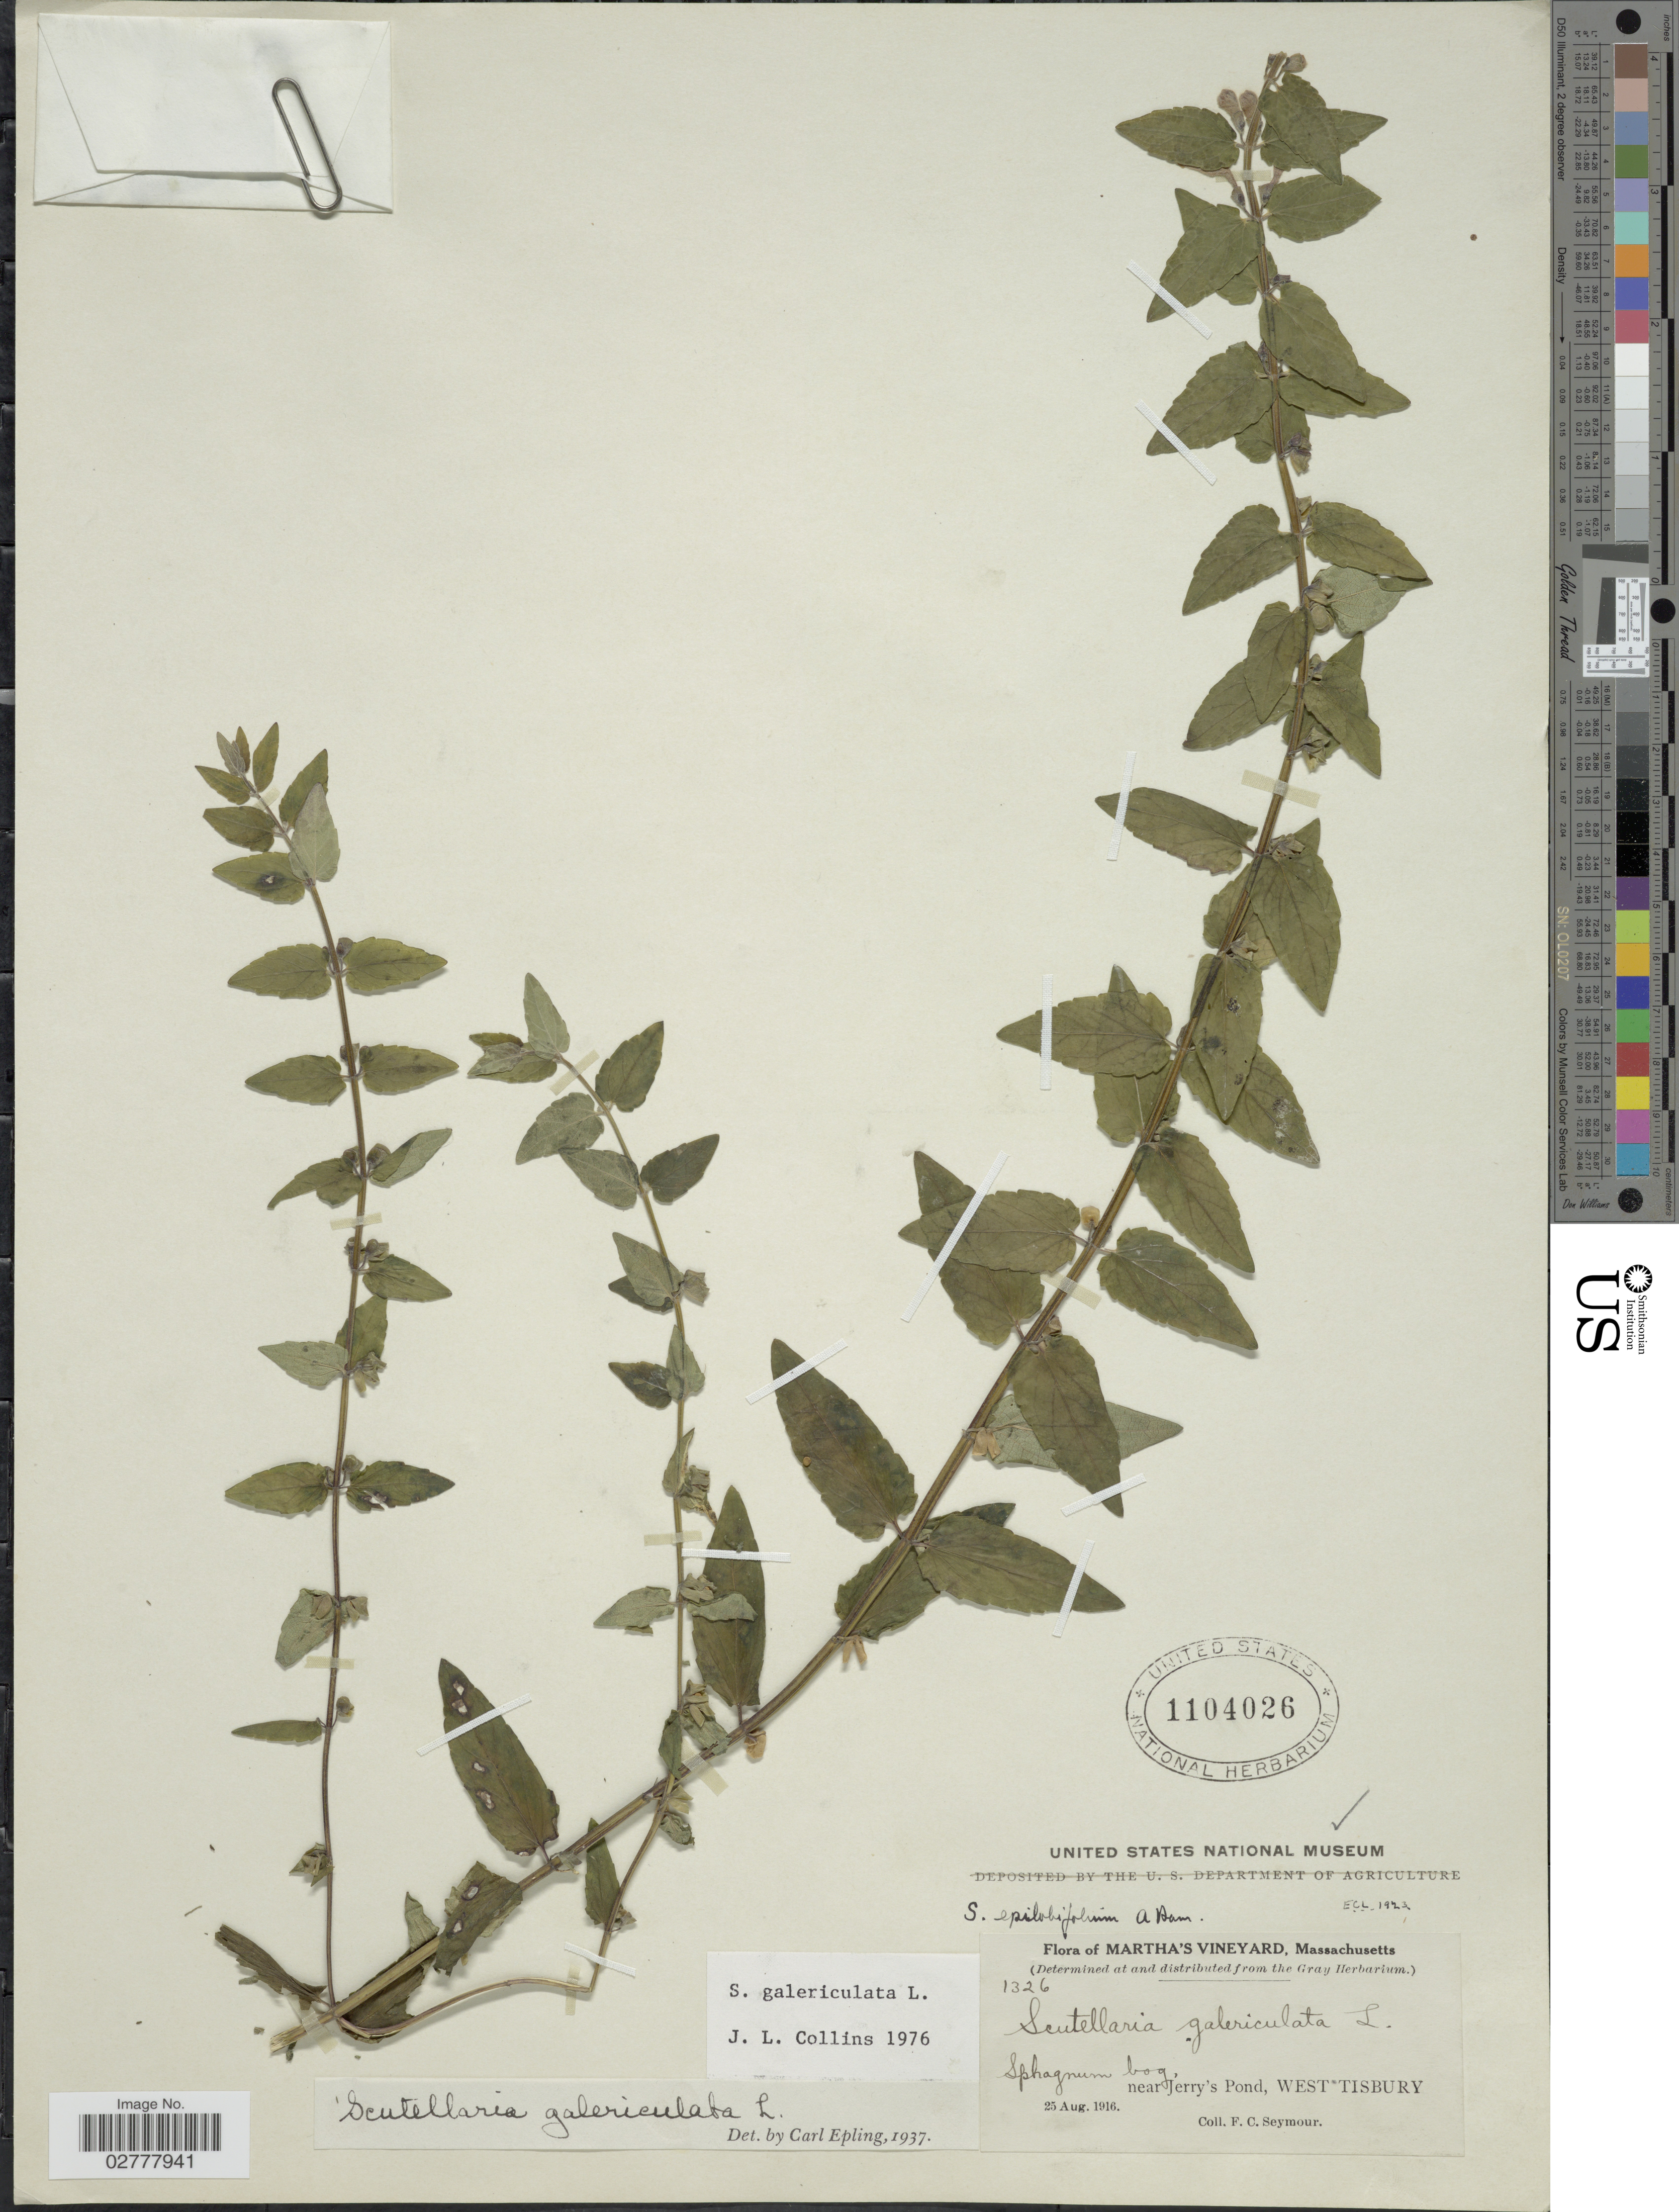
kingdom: Plantae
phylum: Tracheophyta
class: Magnoliopsida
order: Lamiales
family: Lamiaceae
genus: Scutellaria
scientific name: Scutellaria galericulata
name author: L.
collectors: F. C. Seymour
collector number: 1326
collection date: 1916-08-25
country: United States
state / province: Massachusetts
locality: Martha's Vineyard. Sphagnum bog, near Jerry's Pond, West Tisbury.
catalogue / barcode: US 1104026